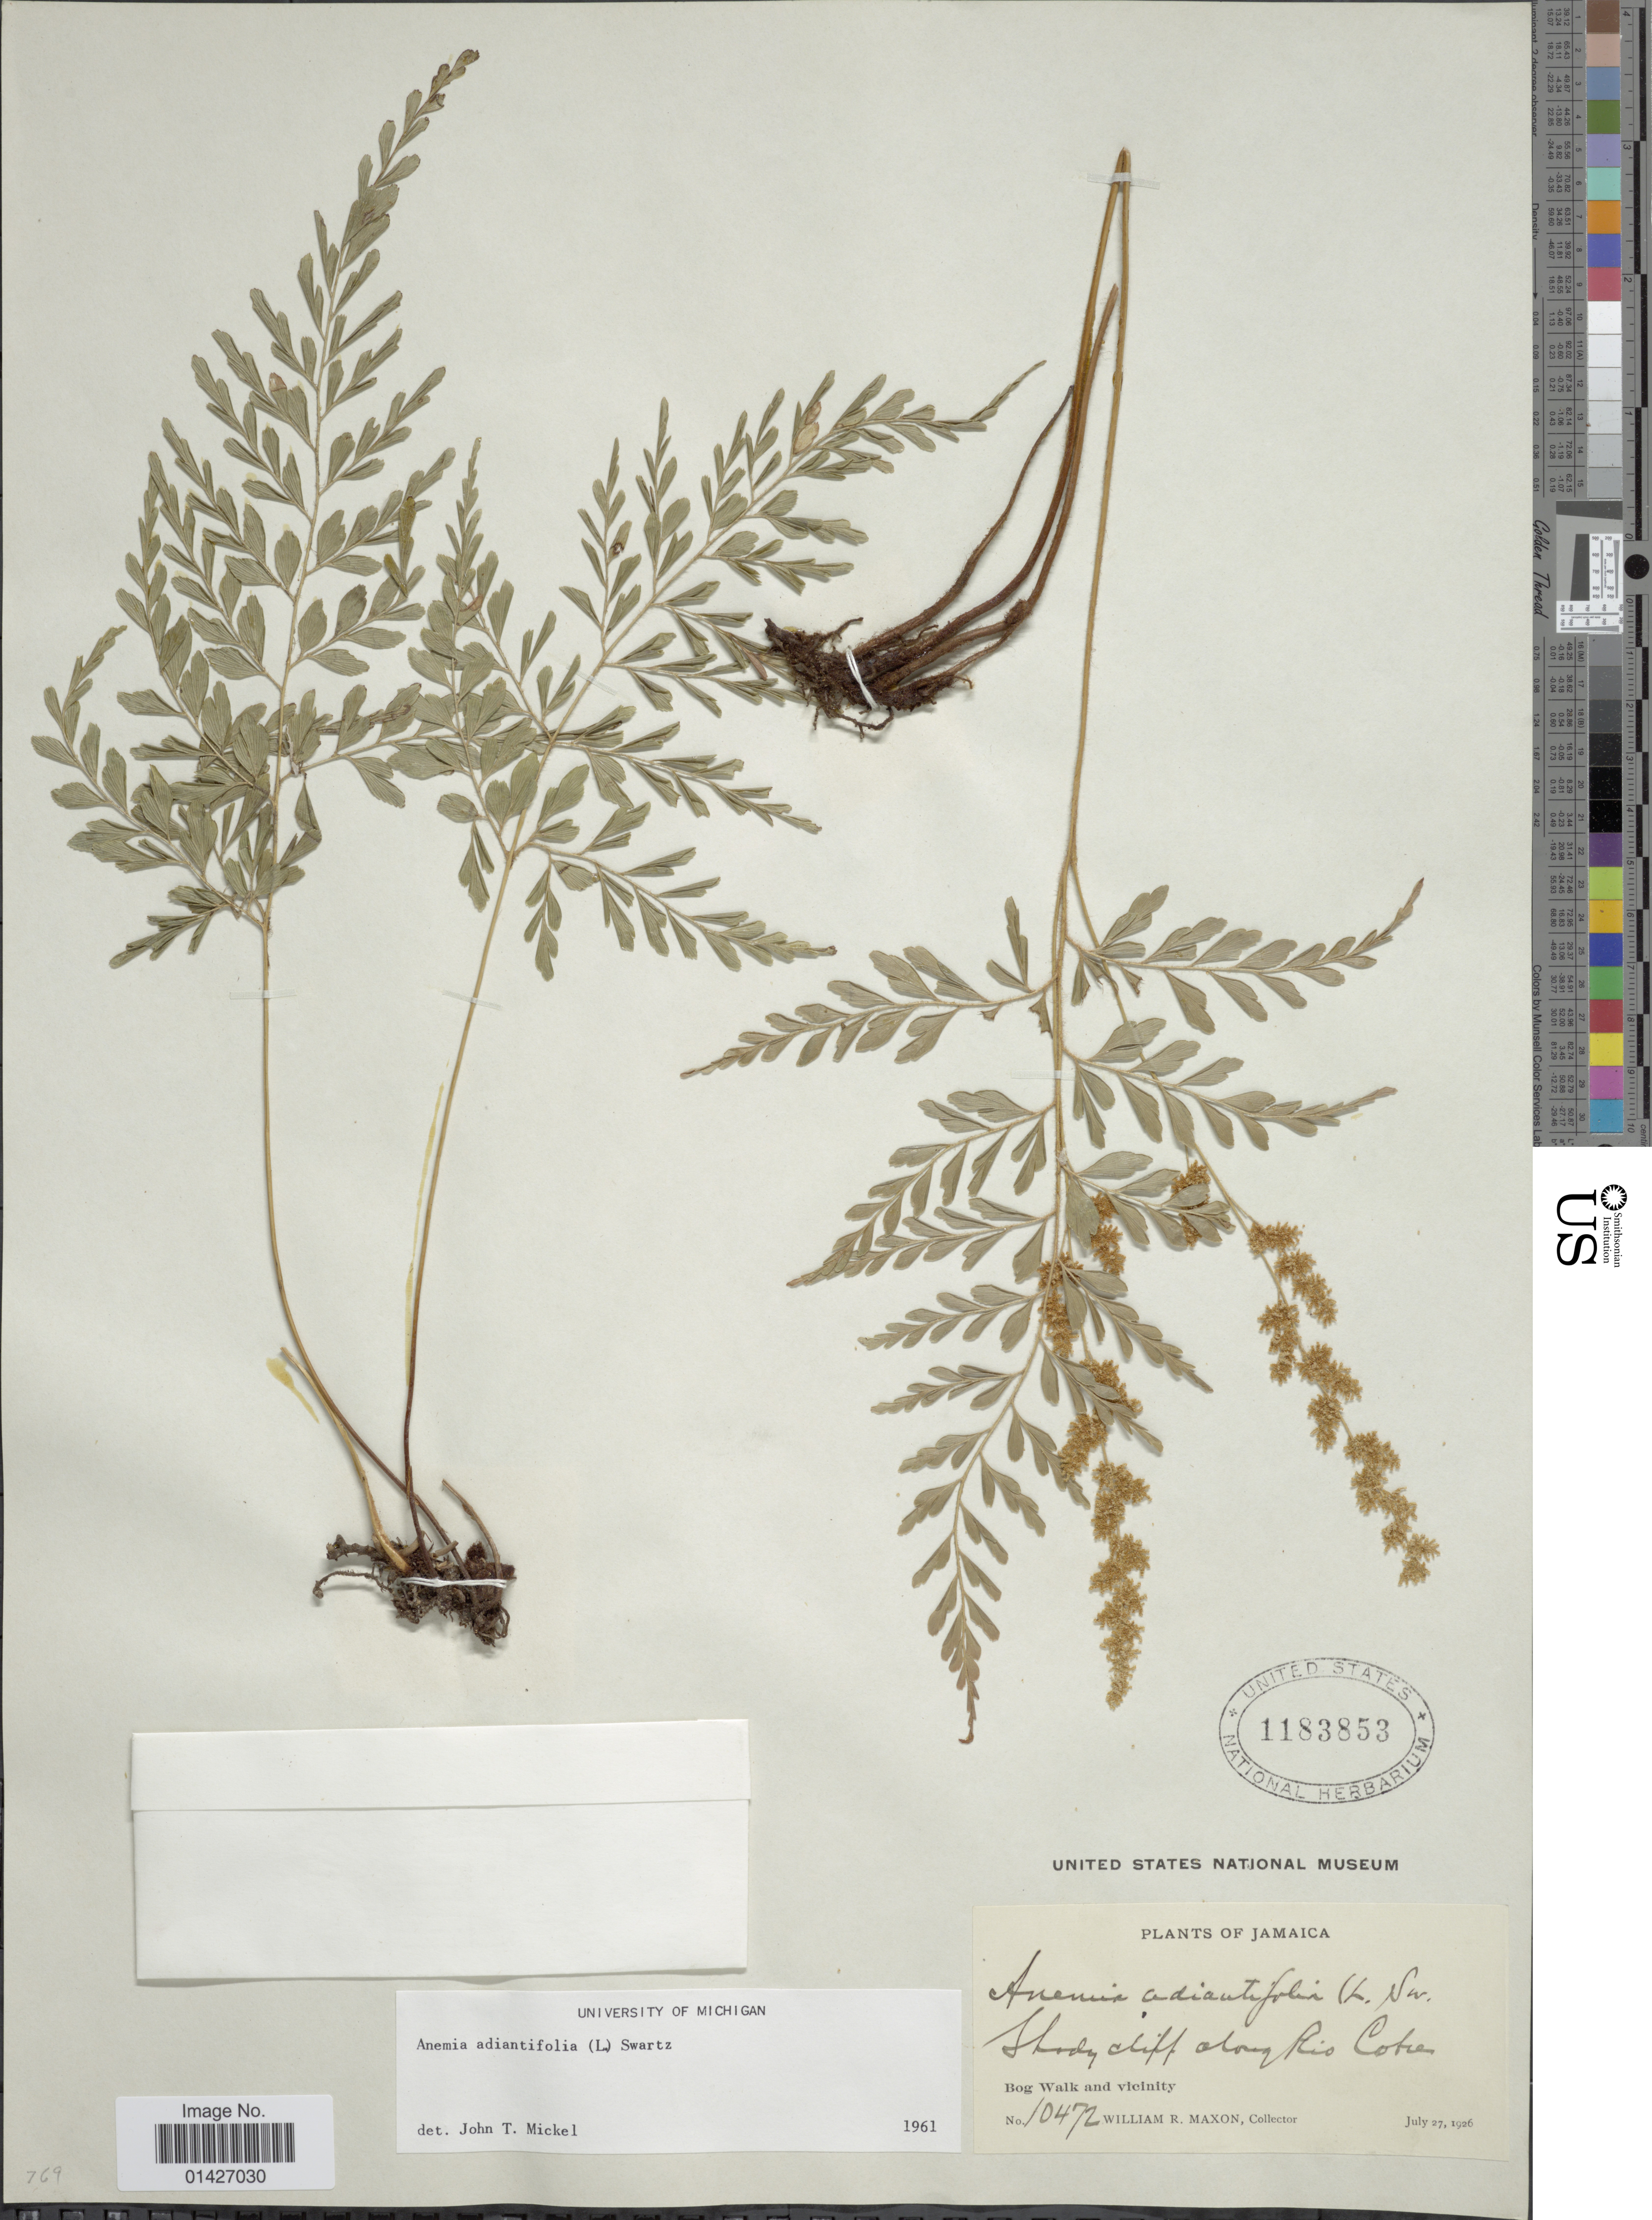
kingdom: Plantae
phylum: Tracheophyta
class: Polypodiopsida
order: Schizaeales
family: Anemiaceae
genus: Anemia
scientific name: Anemia adiantifolia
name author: (L.) Sw.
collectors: W. R. Maxon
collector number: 10472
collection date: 1926-07-27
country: Jamaica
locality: Shady cliff along Rio Cotre. Shady cliff along Rio Cotre.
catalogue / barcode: US 1183853